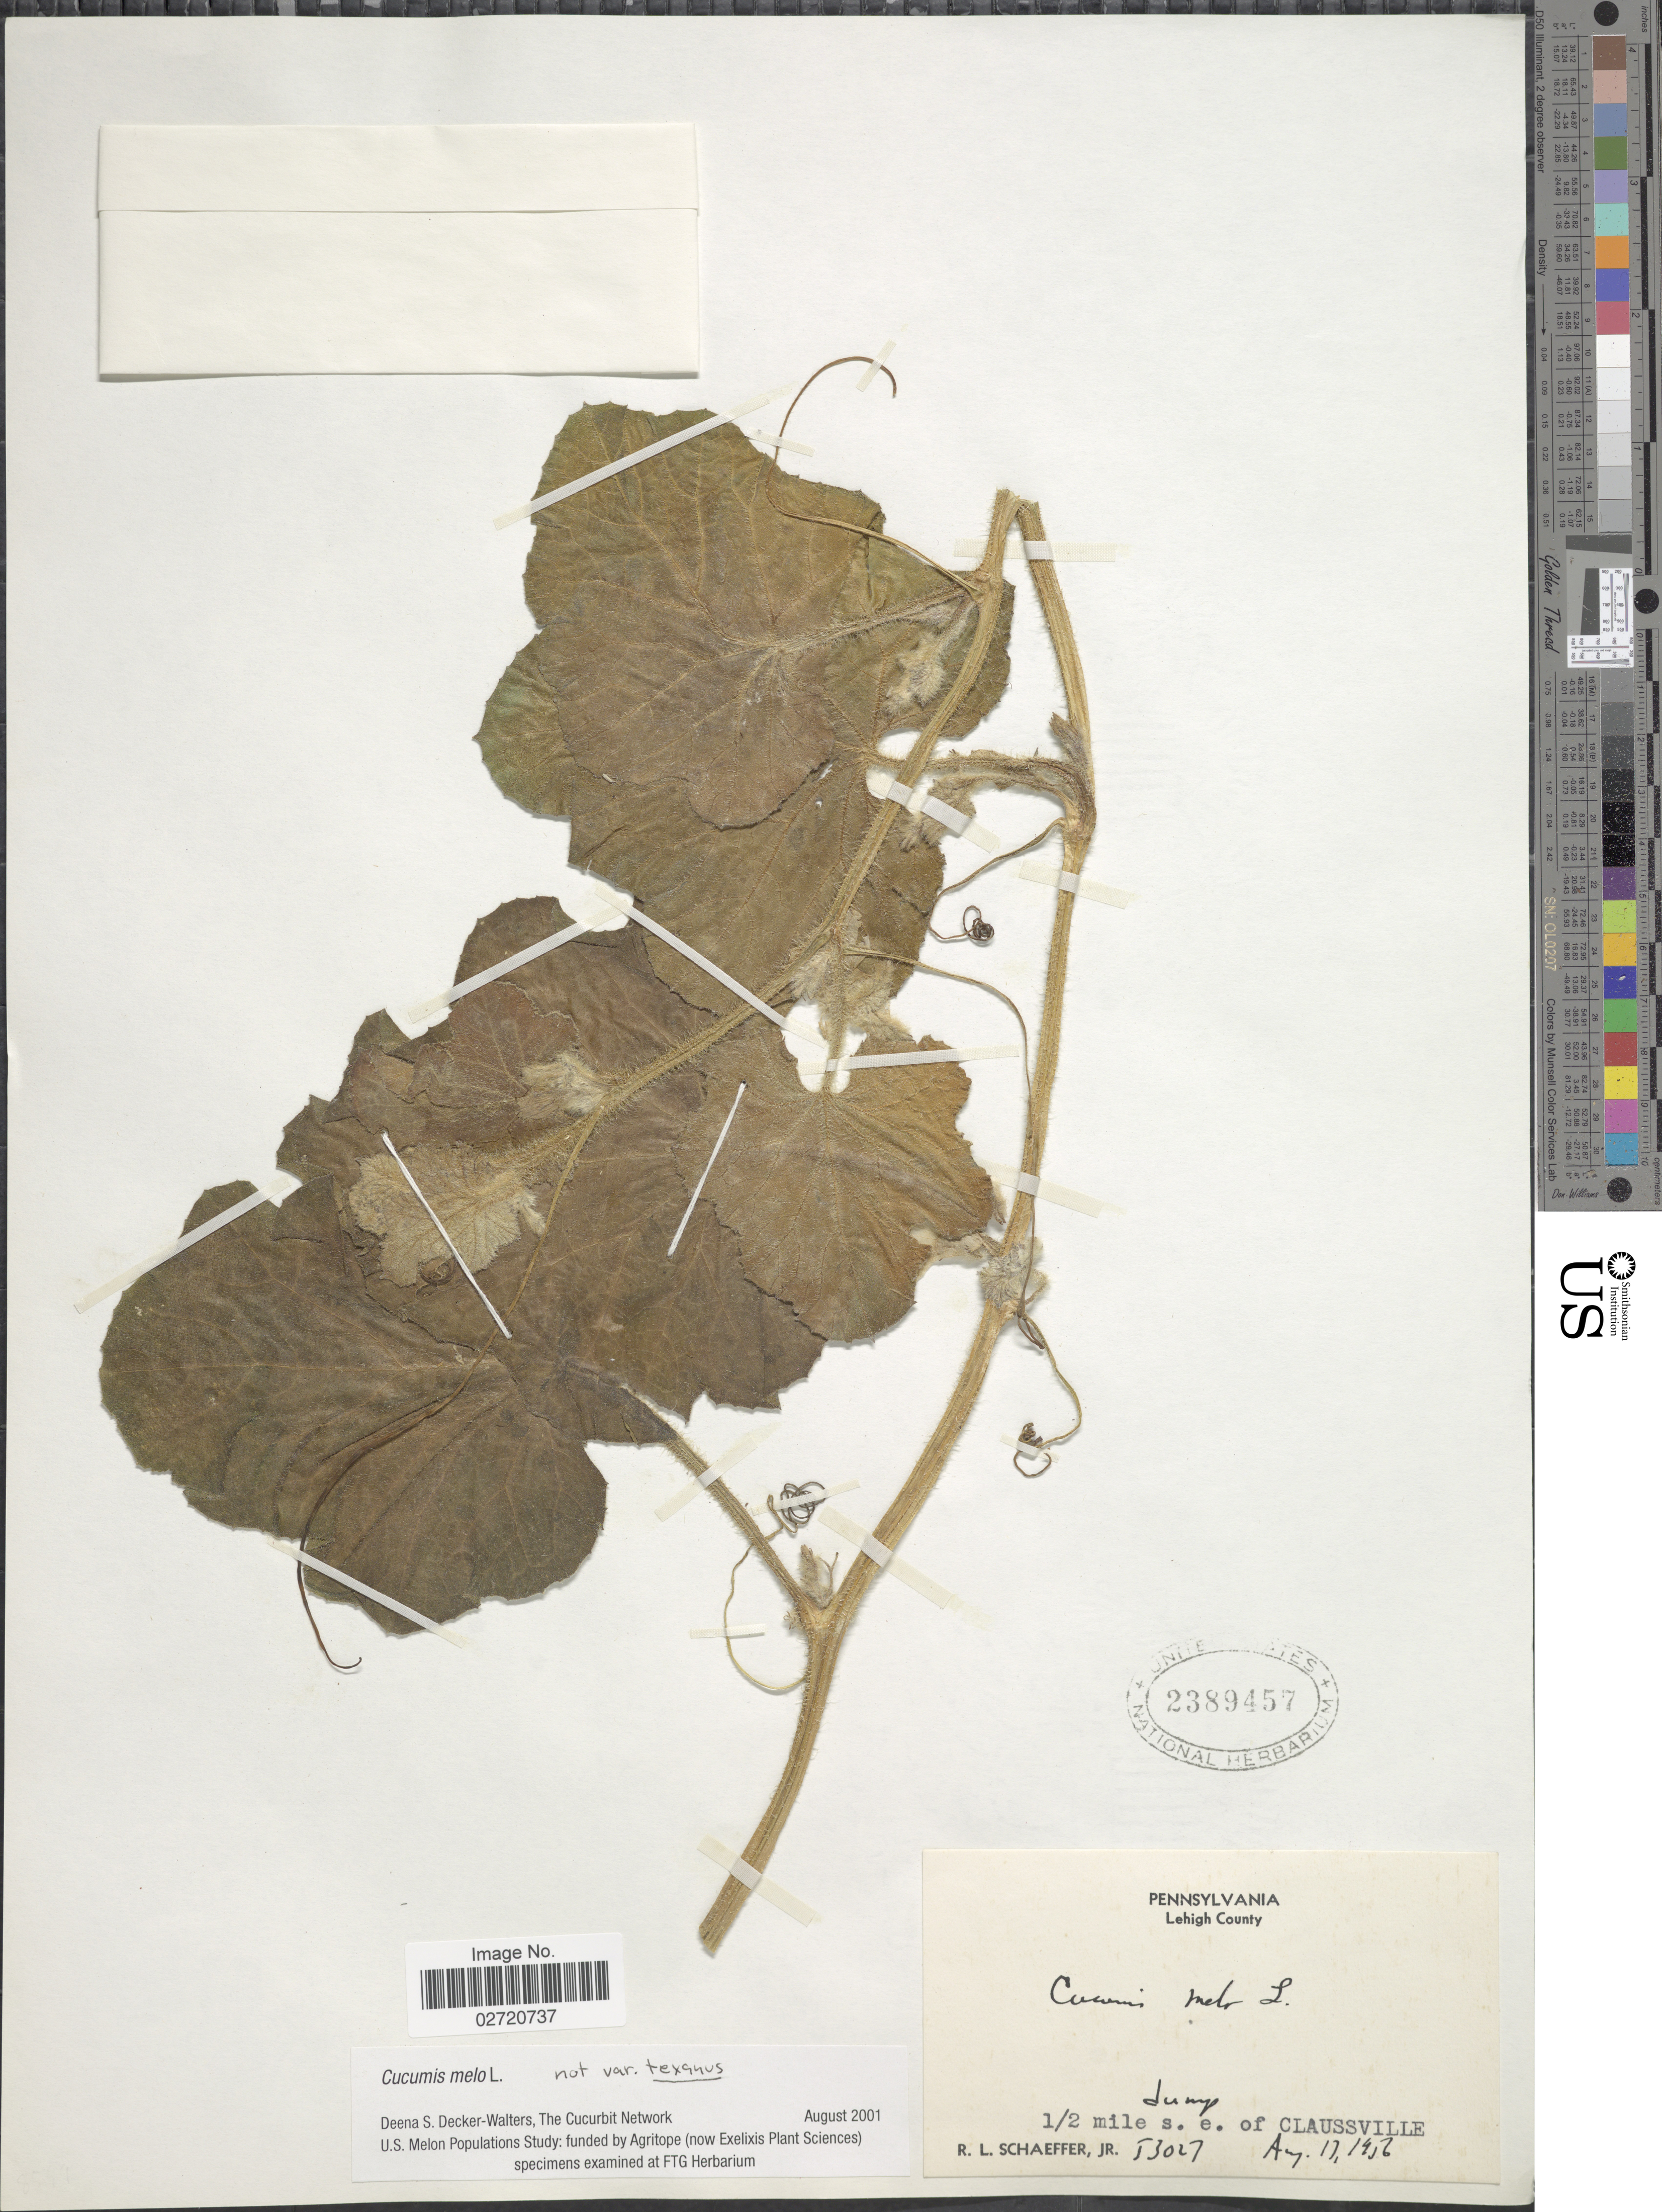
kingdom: Plantae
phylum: Tracheophyta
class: Magnoliopsida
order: Cucurbitales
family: Cucurbitaceae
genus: Cucumis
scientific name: Cucumis melo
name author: L.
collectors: R. Schaeffer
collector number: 53027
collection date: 1956-08-17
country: United States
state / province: Pennsylvania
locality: Lehigh County, ½ mile s. e. of Claussville.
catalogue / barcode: US 2389457